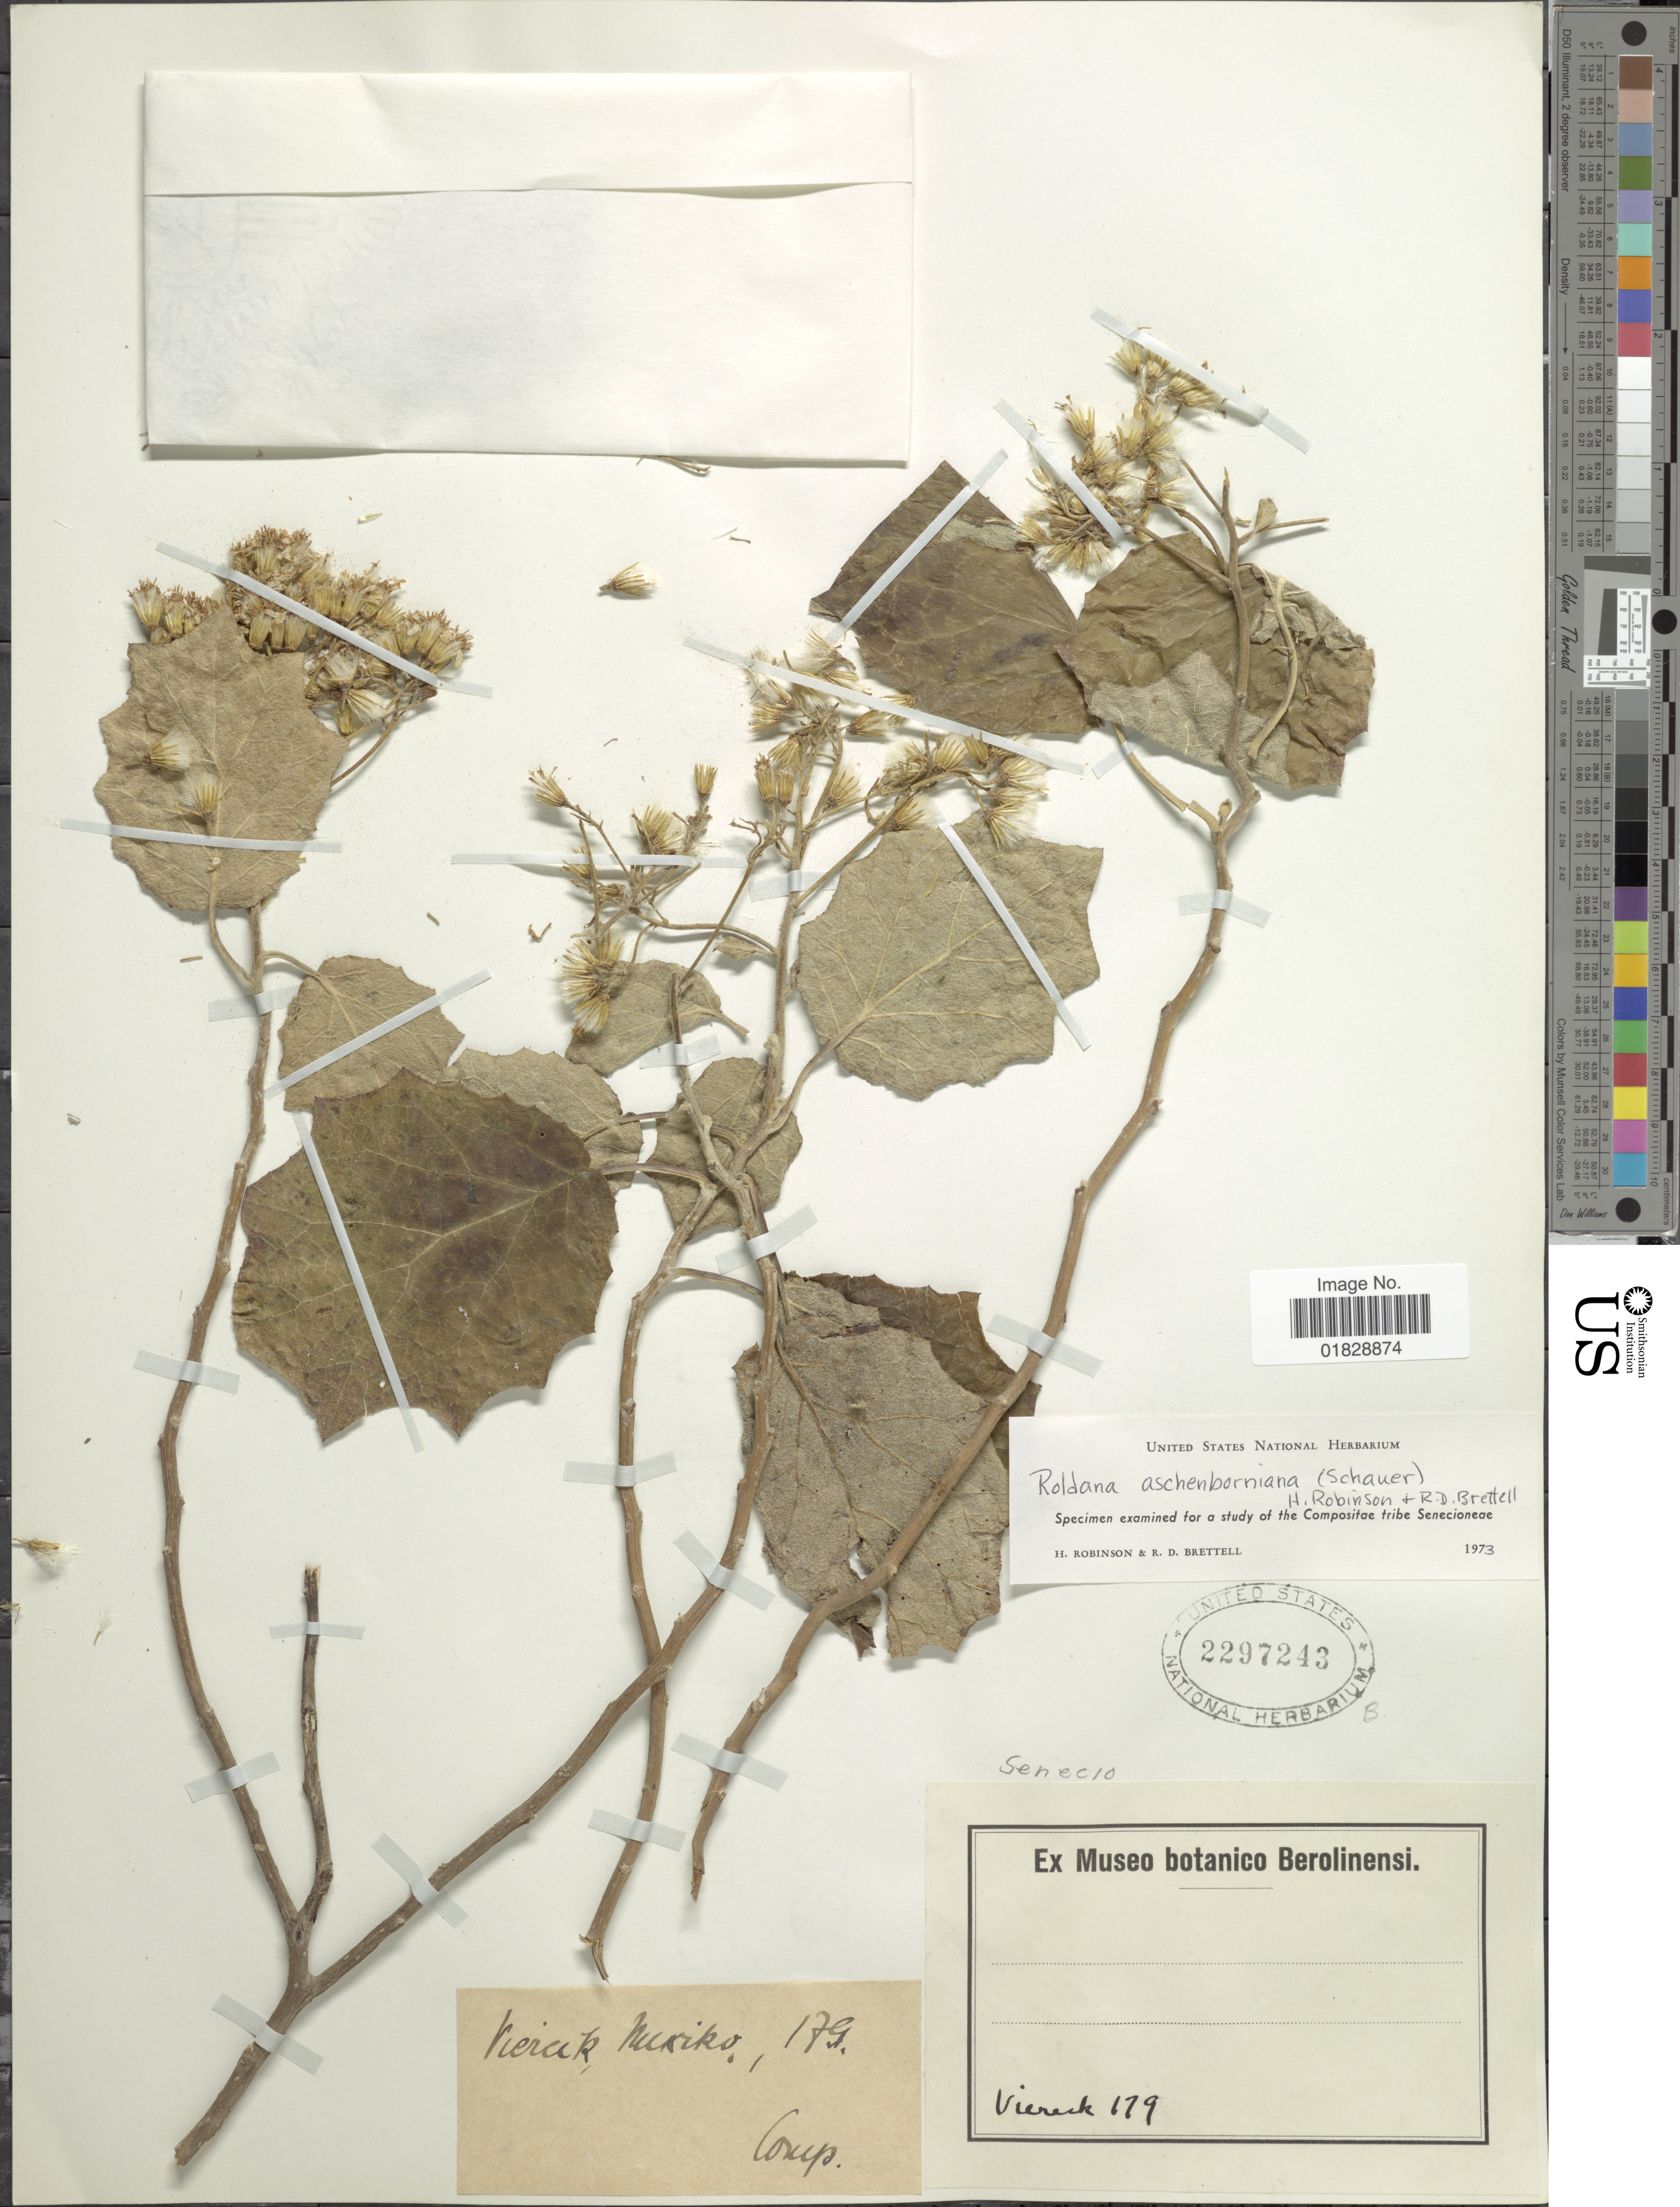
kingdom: Plantae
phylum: Tracheophyta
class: Magnoliopsida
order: Asterales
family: Asteraceae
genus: Roldana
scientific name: Roldana aschenborniana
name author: (S. Schauer) H. Rob. & Brettell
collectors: -. Viereck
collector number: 179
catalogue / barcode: US 2297243